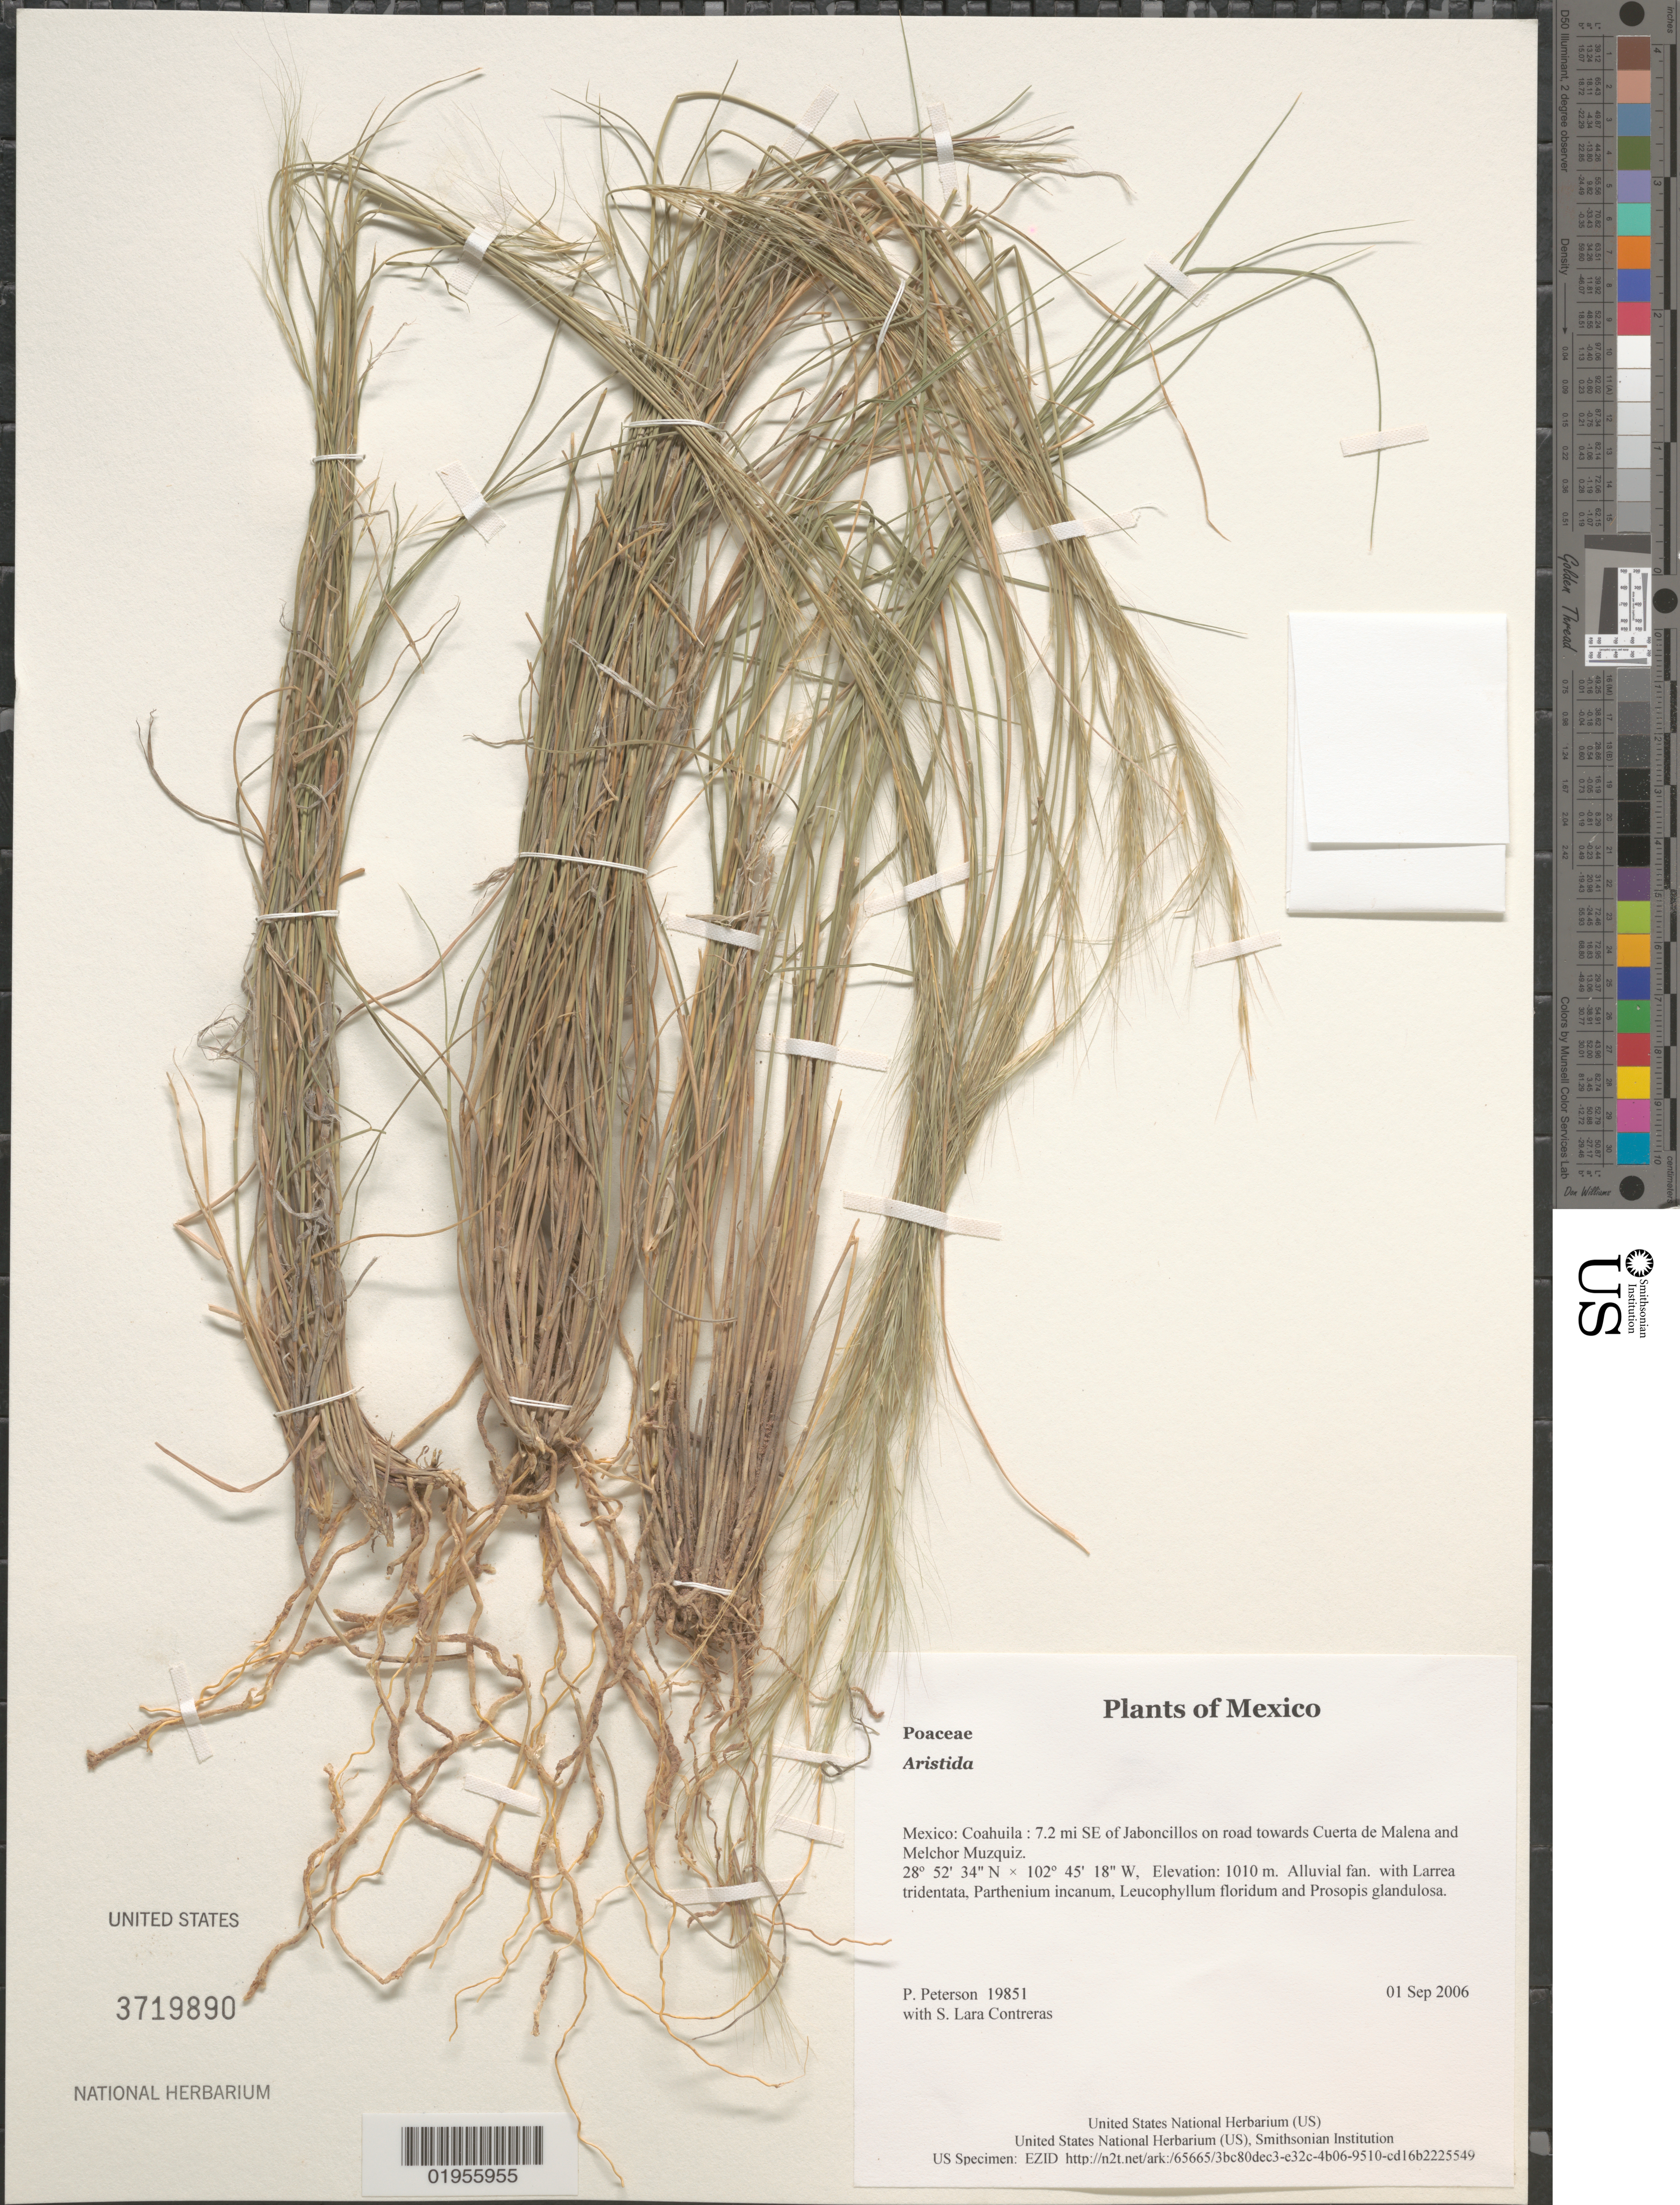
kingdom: Plantae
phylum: Tracheophyta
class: Liliopsida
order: Poales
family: Poaceae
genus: Aristida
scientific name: Aristida sp.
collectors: P. M. Peterson & S. Lara Contreras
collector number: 19851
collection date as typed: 01 Sep 2006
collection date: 2006-09-01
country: Mexico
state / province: Coahuila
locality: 7.2 mi SE of Jaboncillos on road towards Cuerta de Malena and Melchor Muzquiz.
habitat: Alluvial fan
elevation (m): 1010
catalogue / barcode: US 3719890